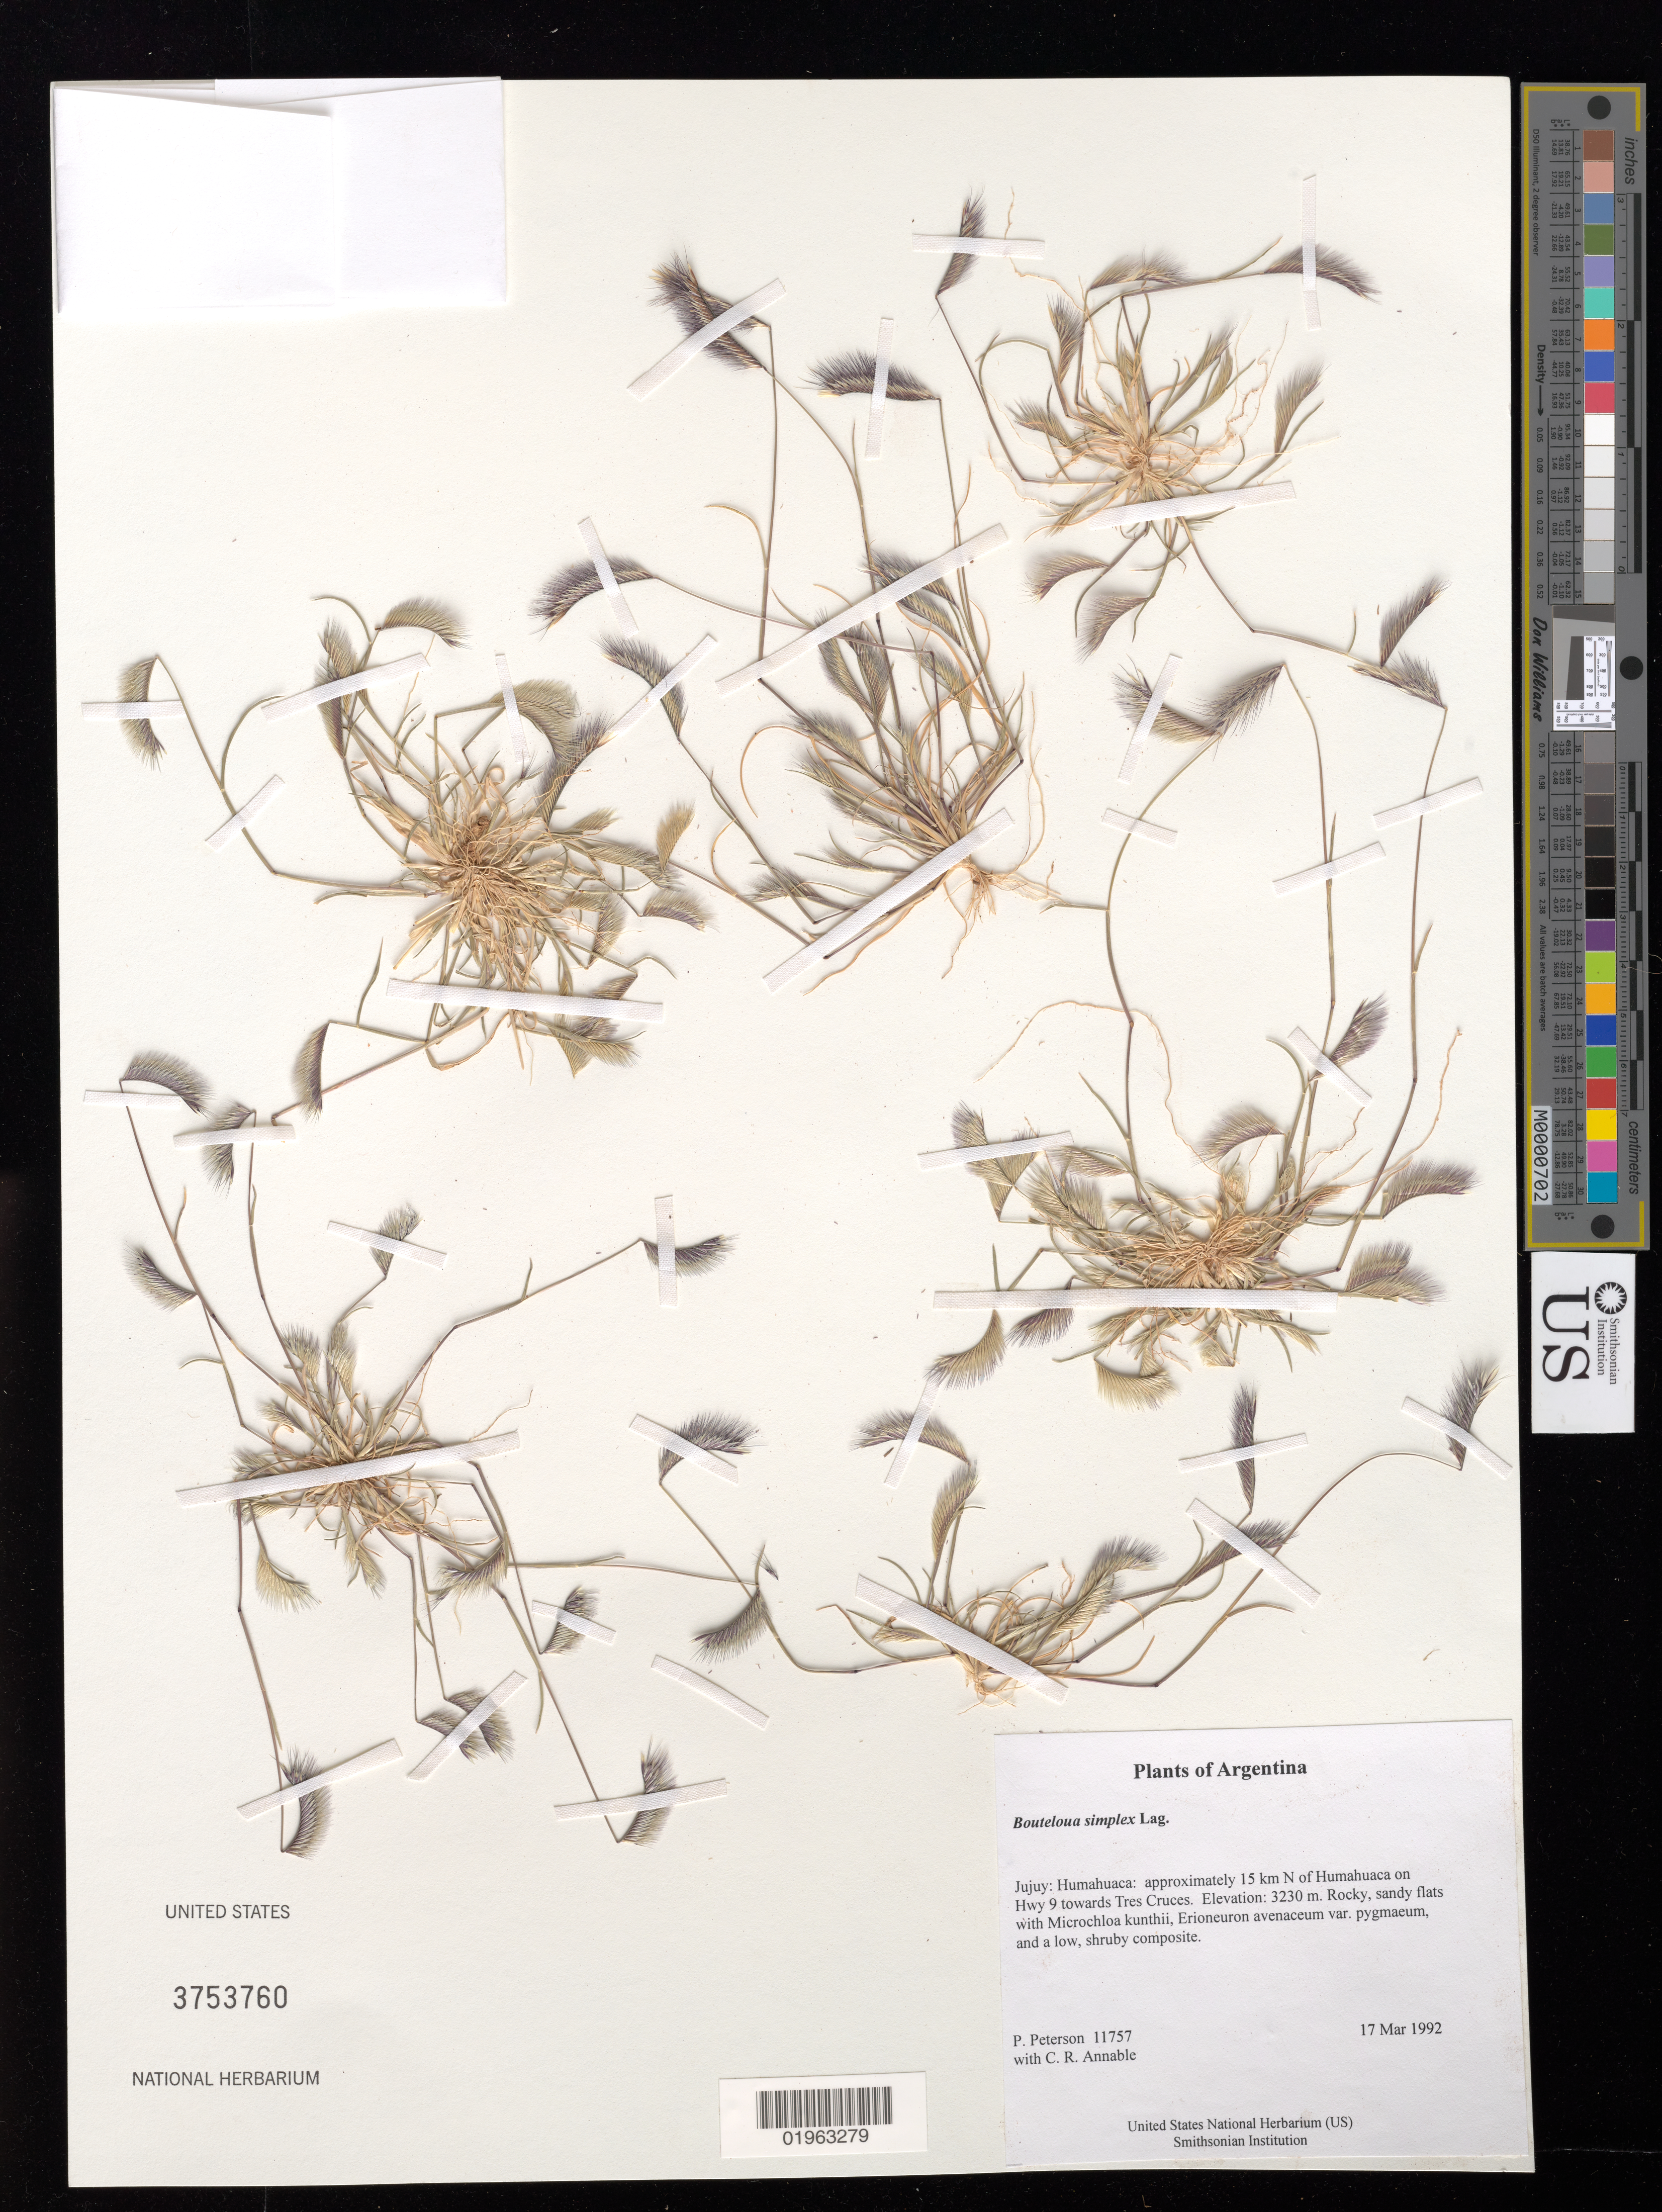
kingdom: Plantae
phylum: Tracheophyta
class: Liliopsida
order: Poales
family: Poaceae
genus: Bouteloua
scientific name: Bouteloua simplex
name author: Lag.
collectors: P. M. Peterson & C. R. Annable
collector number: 11757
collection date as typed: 17 Mar 1992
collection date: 1992-03-17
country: Argentina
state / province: Jujuy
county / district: Humahuaca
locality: approximately 15 km N of Humahuaca on Hwy 9 towards Tres Cruces.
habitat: Rocky, sandy flats with Microchloa kunthii, Erioneuron avenaceum var. pygmaeum, and a low, shruby composite.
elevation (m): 3230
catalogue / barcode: US 3753760